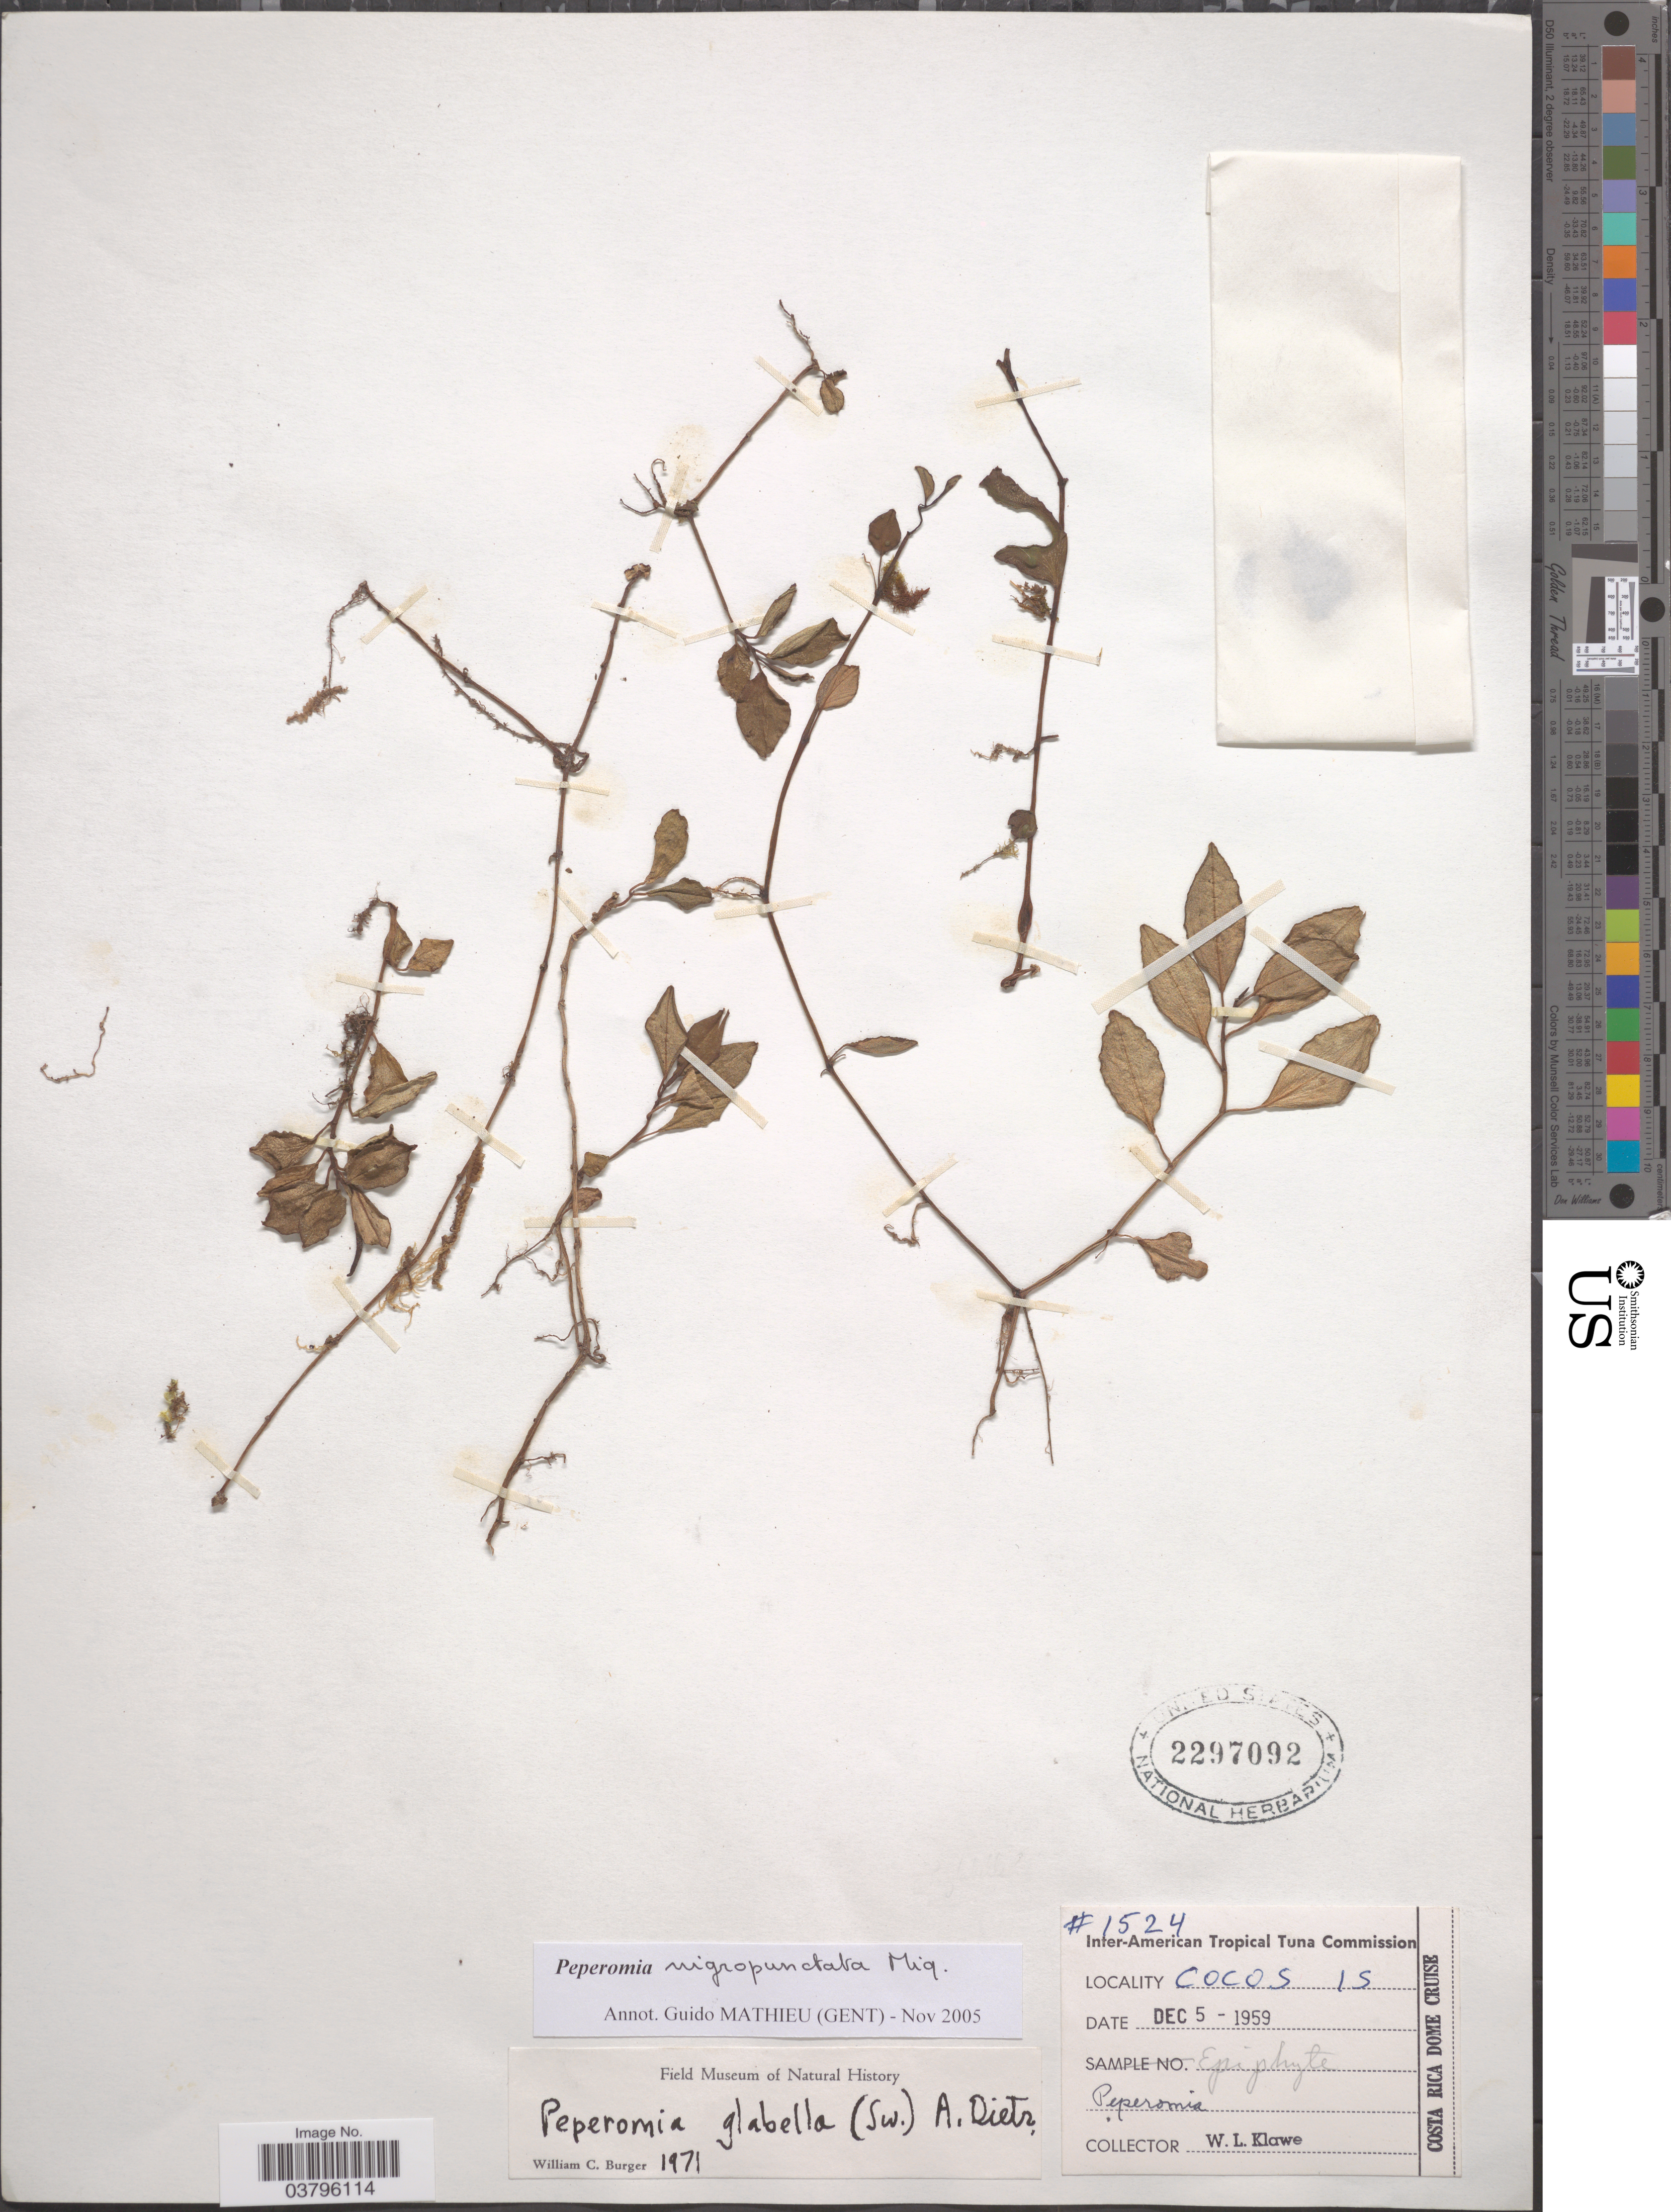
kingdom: Plantae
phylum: Tracheophyta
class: Magnoliopsida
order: Piperales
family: Piperaceae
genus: Peperomia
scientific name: Peperomia nigropunctata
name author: Miq.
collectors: W. Klawe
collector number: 1524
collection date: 1959-12-05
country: Costa Rica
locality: Cocos Is.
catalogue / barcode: US 2297092